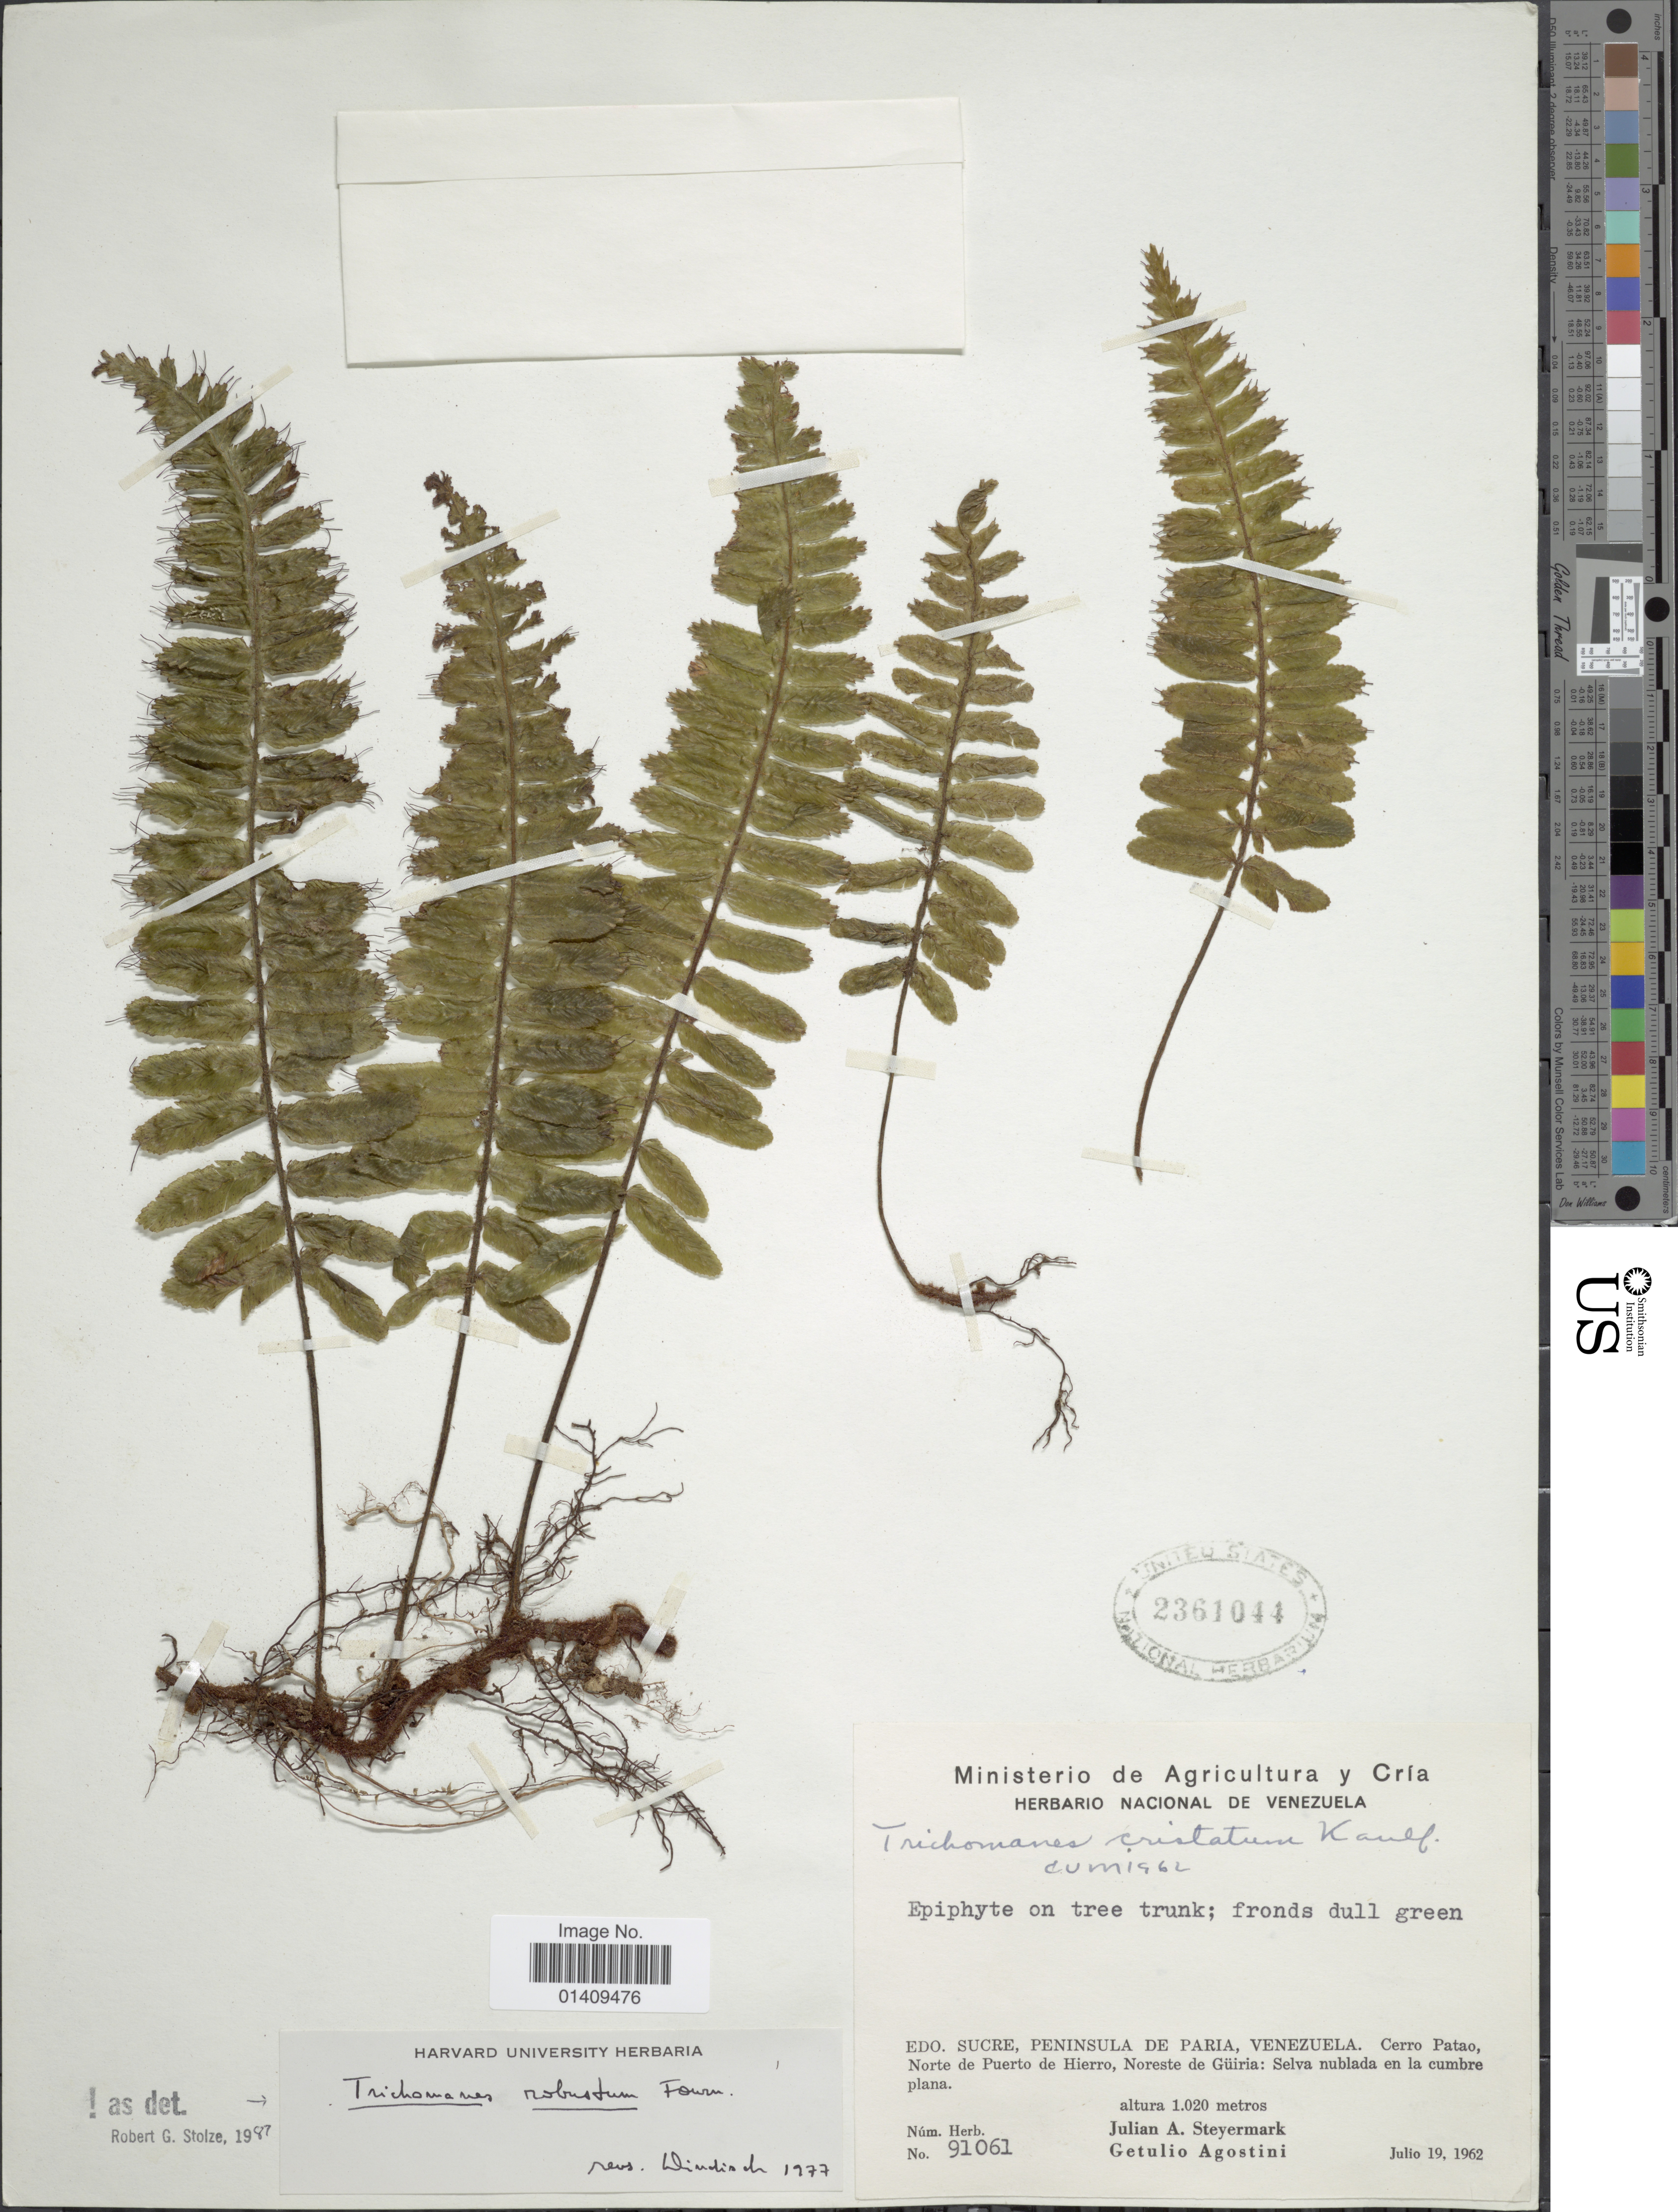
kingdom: Plantae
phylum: Tracheophyta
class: Polypodiopsida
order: Hymenophyllales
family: Hymenophyllaceae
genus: Trichomanes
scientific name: Trichomanes robustum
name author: E. Fourn.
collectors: J. Steyermark & G. Agostini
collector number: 91061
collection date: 1962-07-19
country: Venezuela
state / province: Sucre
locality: Edo. Sucre, peninsula de Paria, Venezuela Cerro Patao Norte de Puerte de Hierro Noreste de Guiria selva nublada en la cumbre plana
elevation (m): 1020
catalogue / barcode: US 2361044